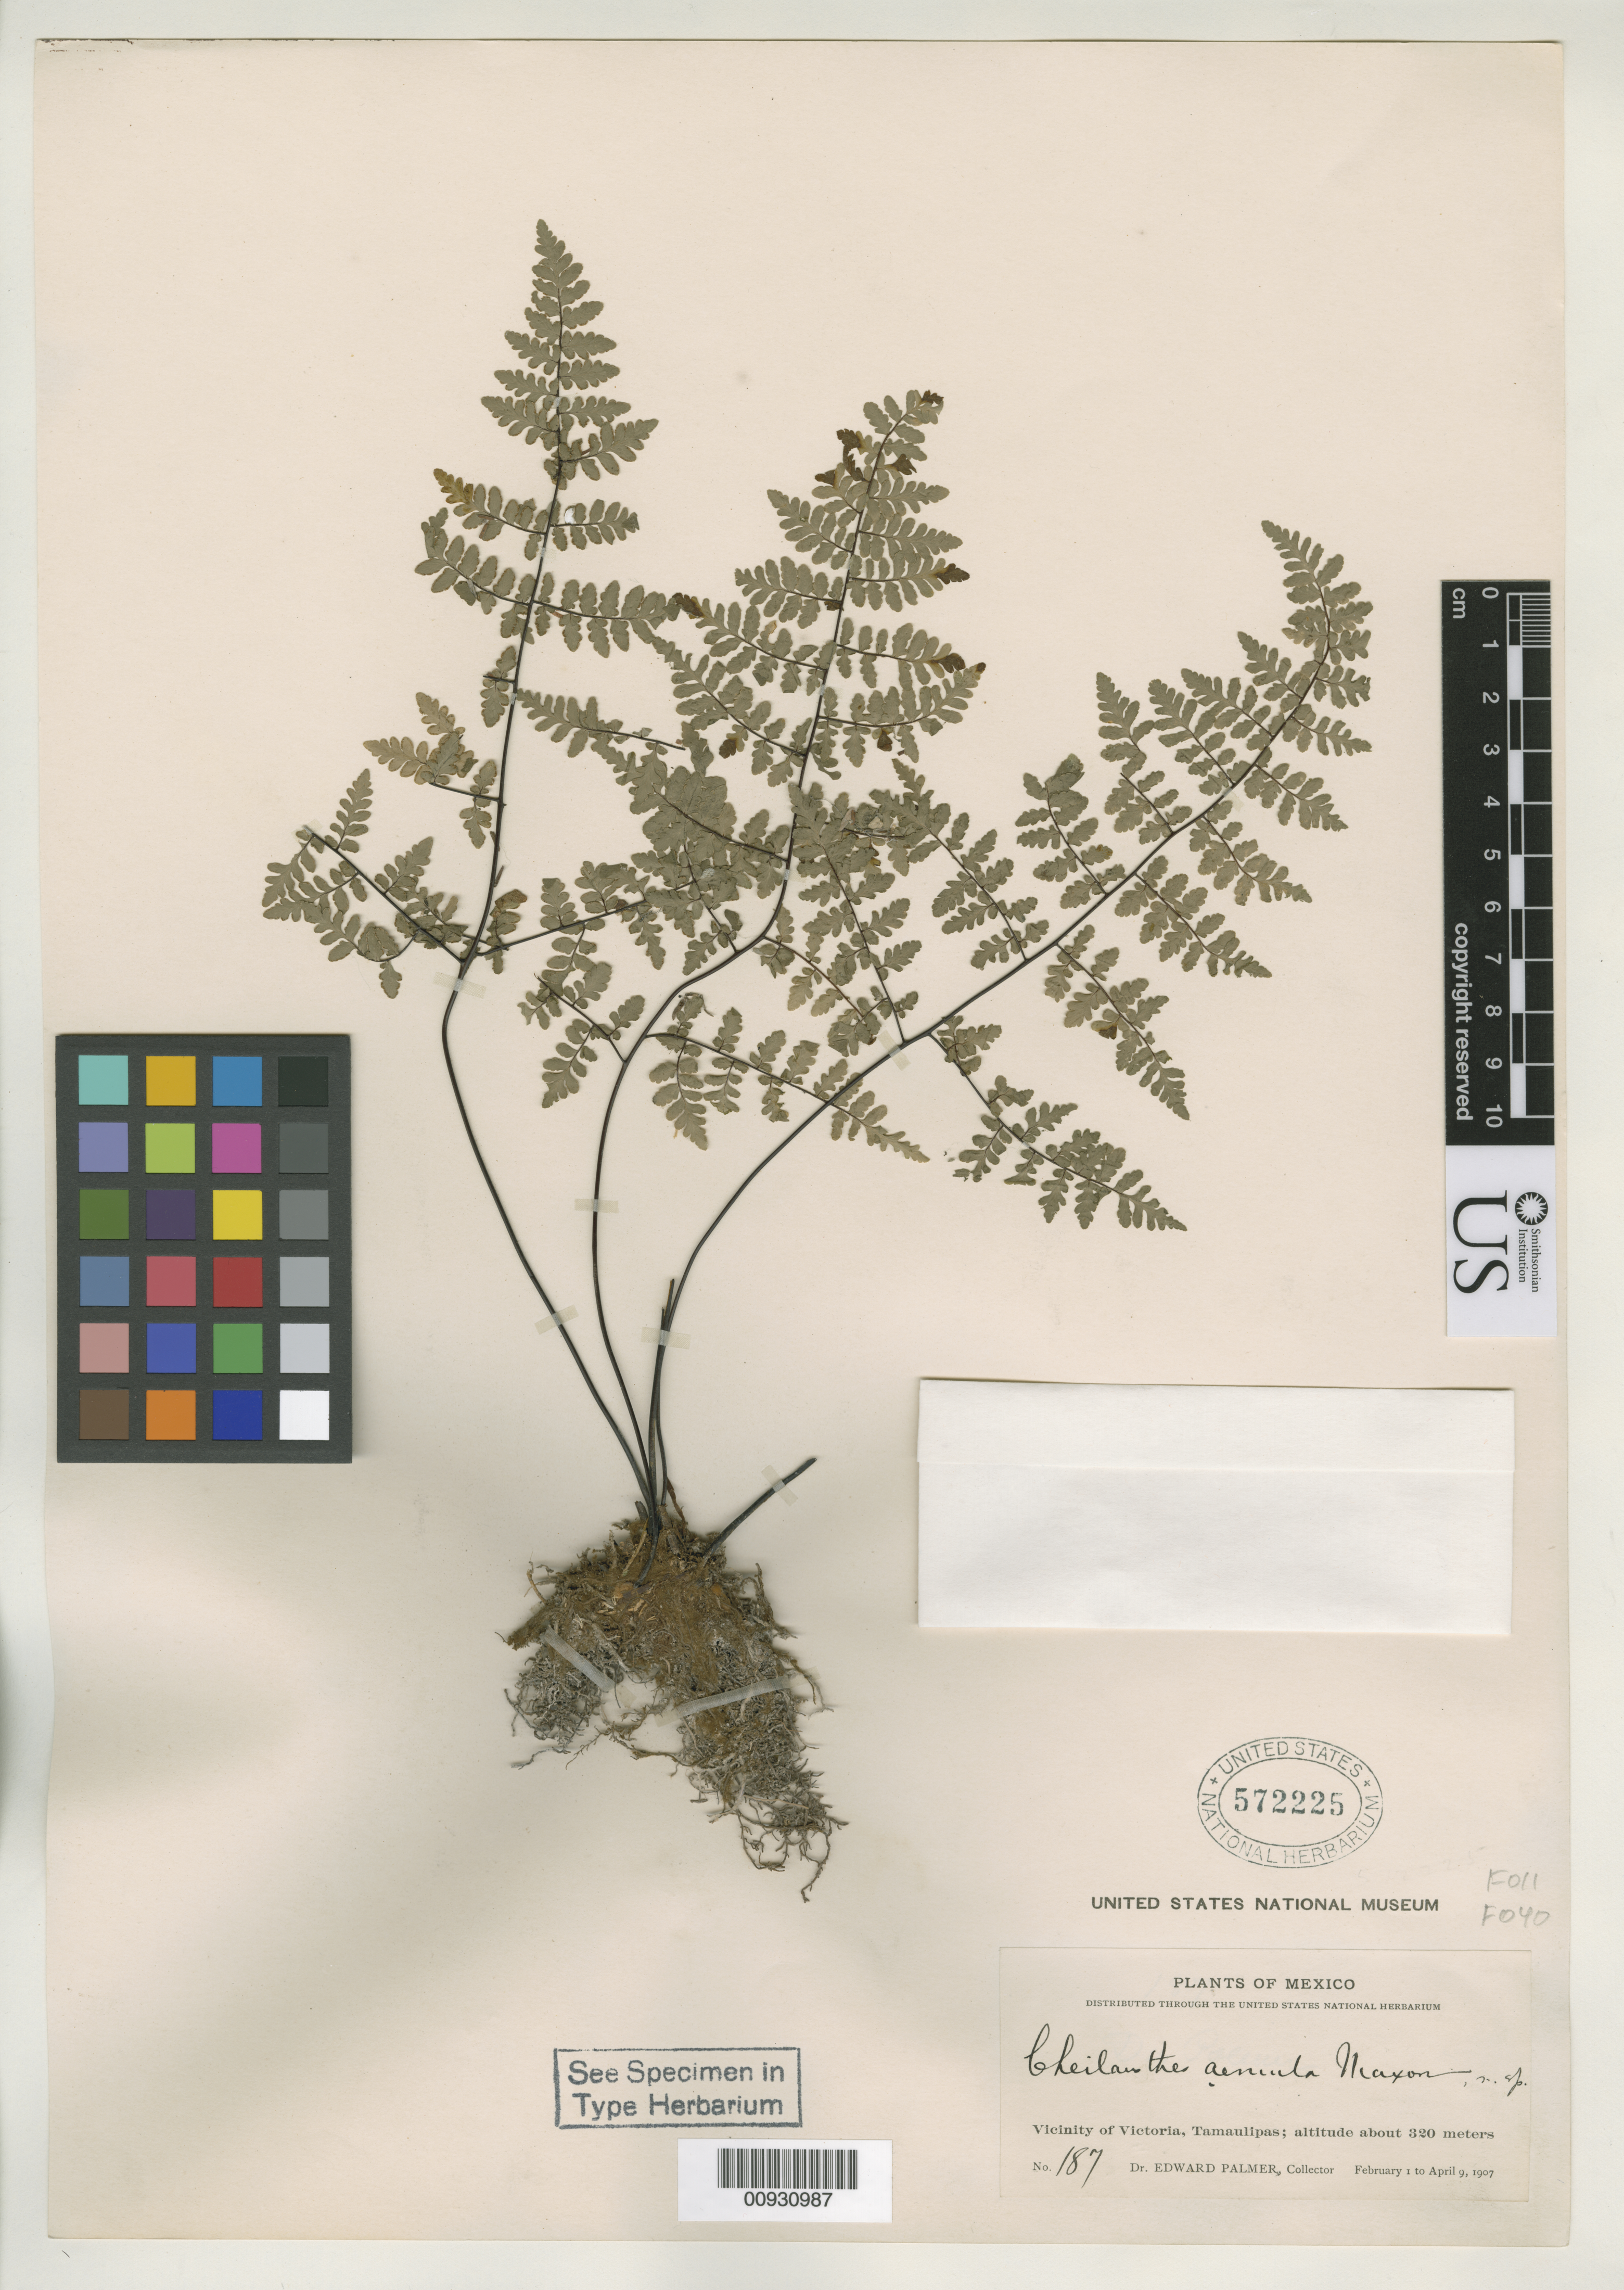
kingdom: Plantae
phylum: Tracheophyta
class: Polypodiopsida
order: Polypodiales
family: Pteridaceae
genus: Cheilanthes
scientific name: Cheilanthes aemula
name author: Maxon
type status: Isotype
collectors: E. Palmer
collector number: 187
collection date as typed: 01 Feb 1907 to 09 Apr 1907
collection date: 1907-02-01/1907-04-09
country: Mexico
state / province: Tamaulipas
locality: Vicinity of Victoria.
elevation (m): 320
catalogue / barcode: US 572225